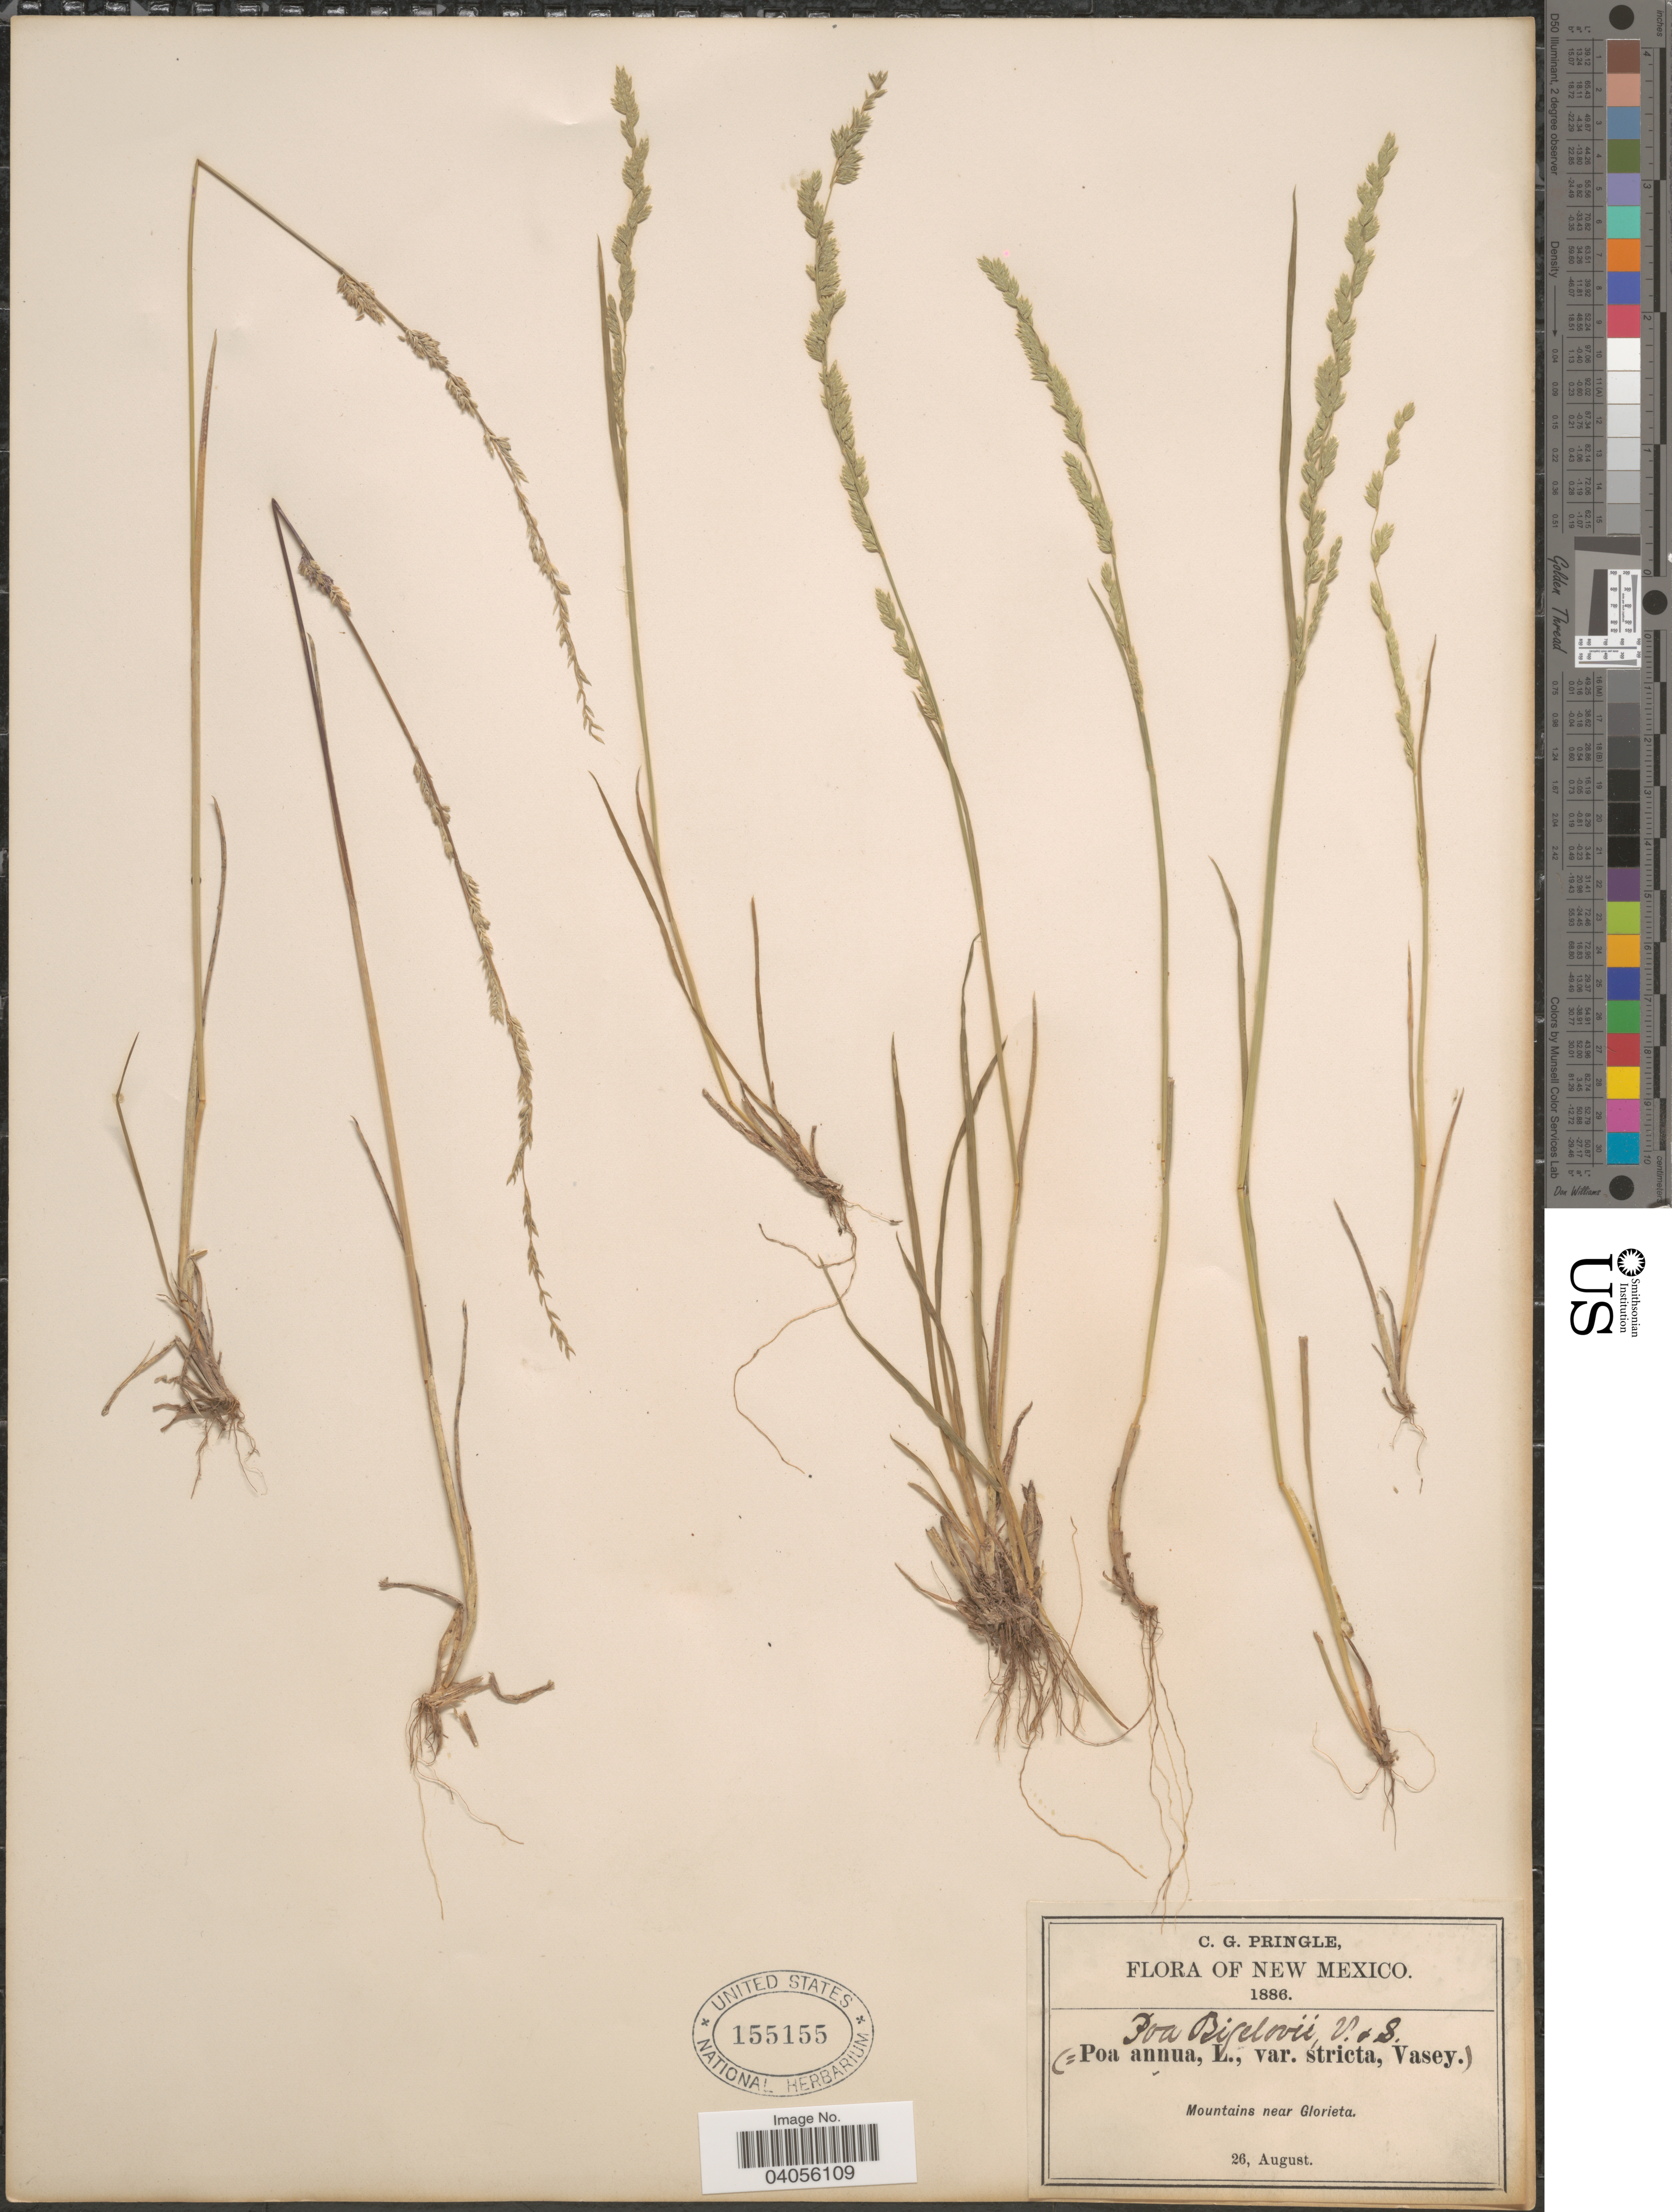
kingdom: Plantae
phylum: Tracheophyta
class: Liliopsida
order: Poales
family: Poaceae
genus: Poa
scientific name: Poa bigelovii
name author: Vasey & Scribn.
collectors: C. G. Pringle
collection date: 1886-08-26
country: United States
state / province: New Mexico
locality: Mountains near Glorieta.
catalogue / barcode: US 155155